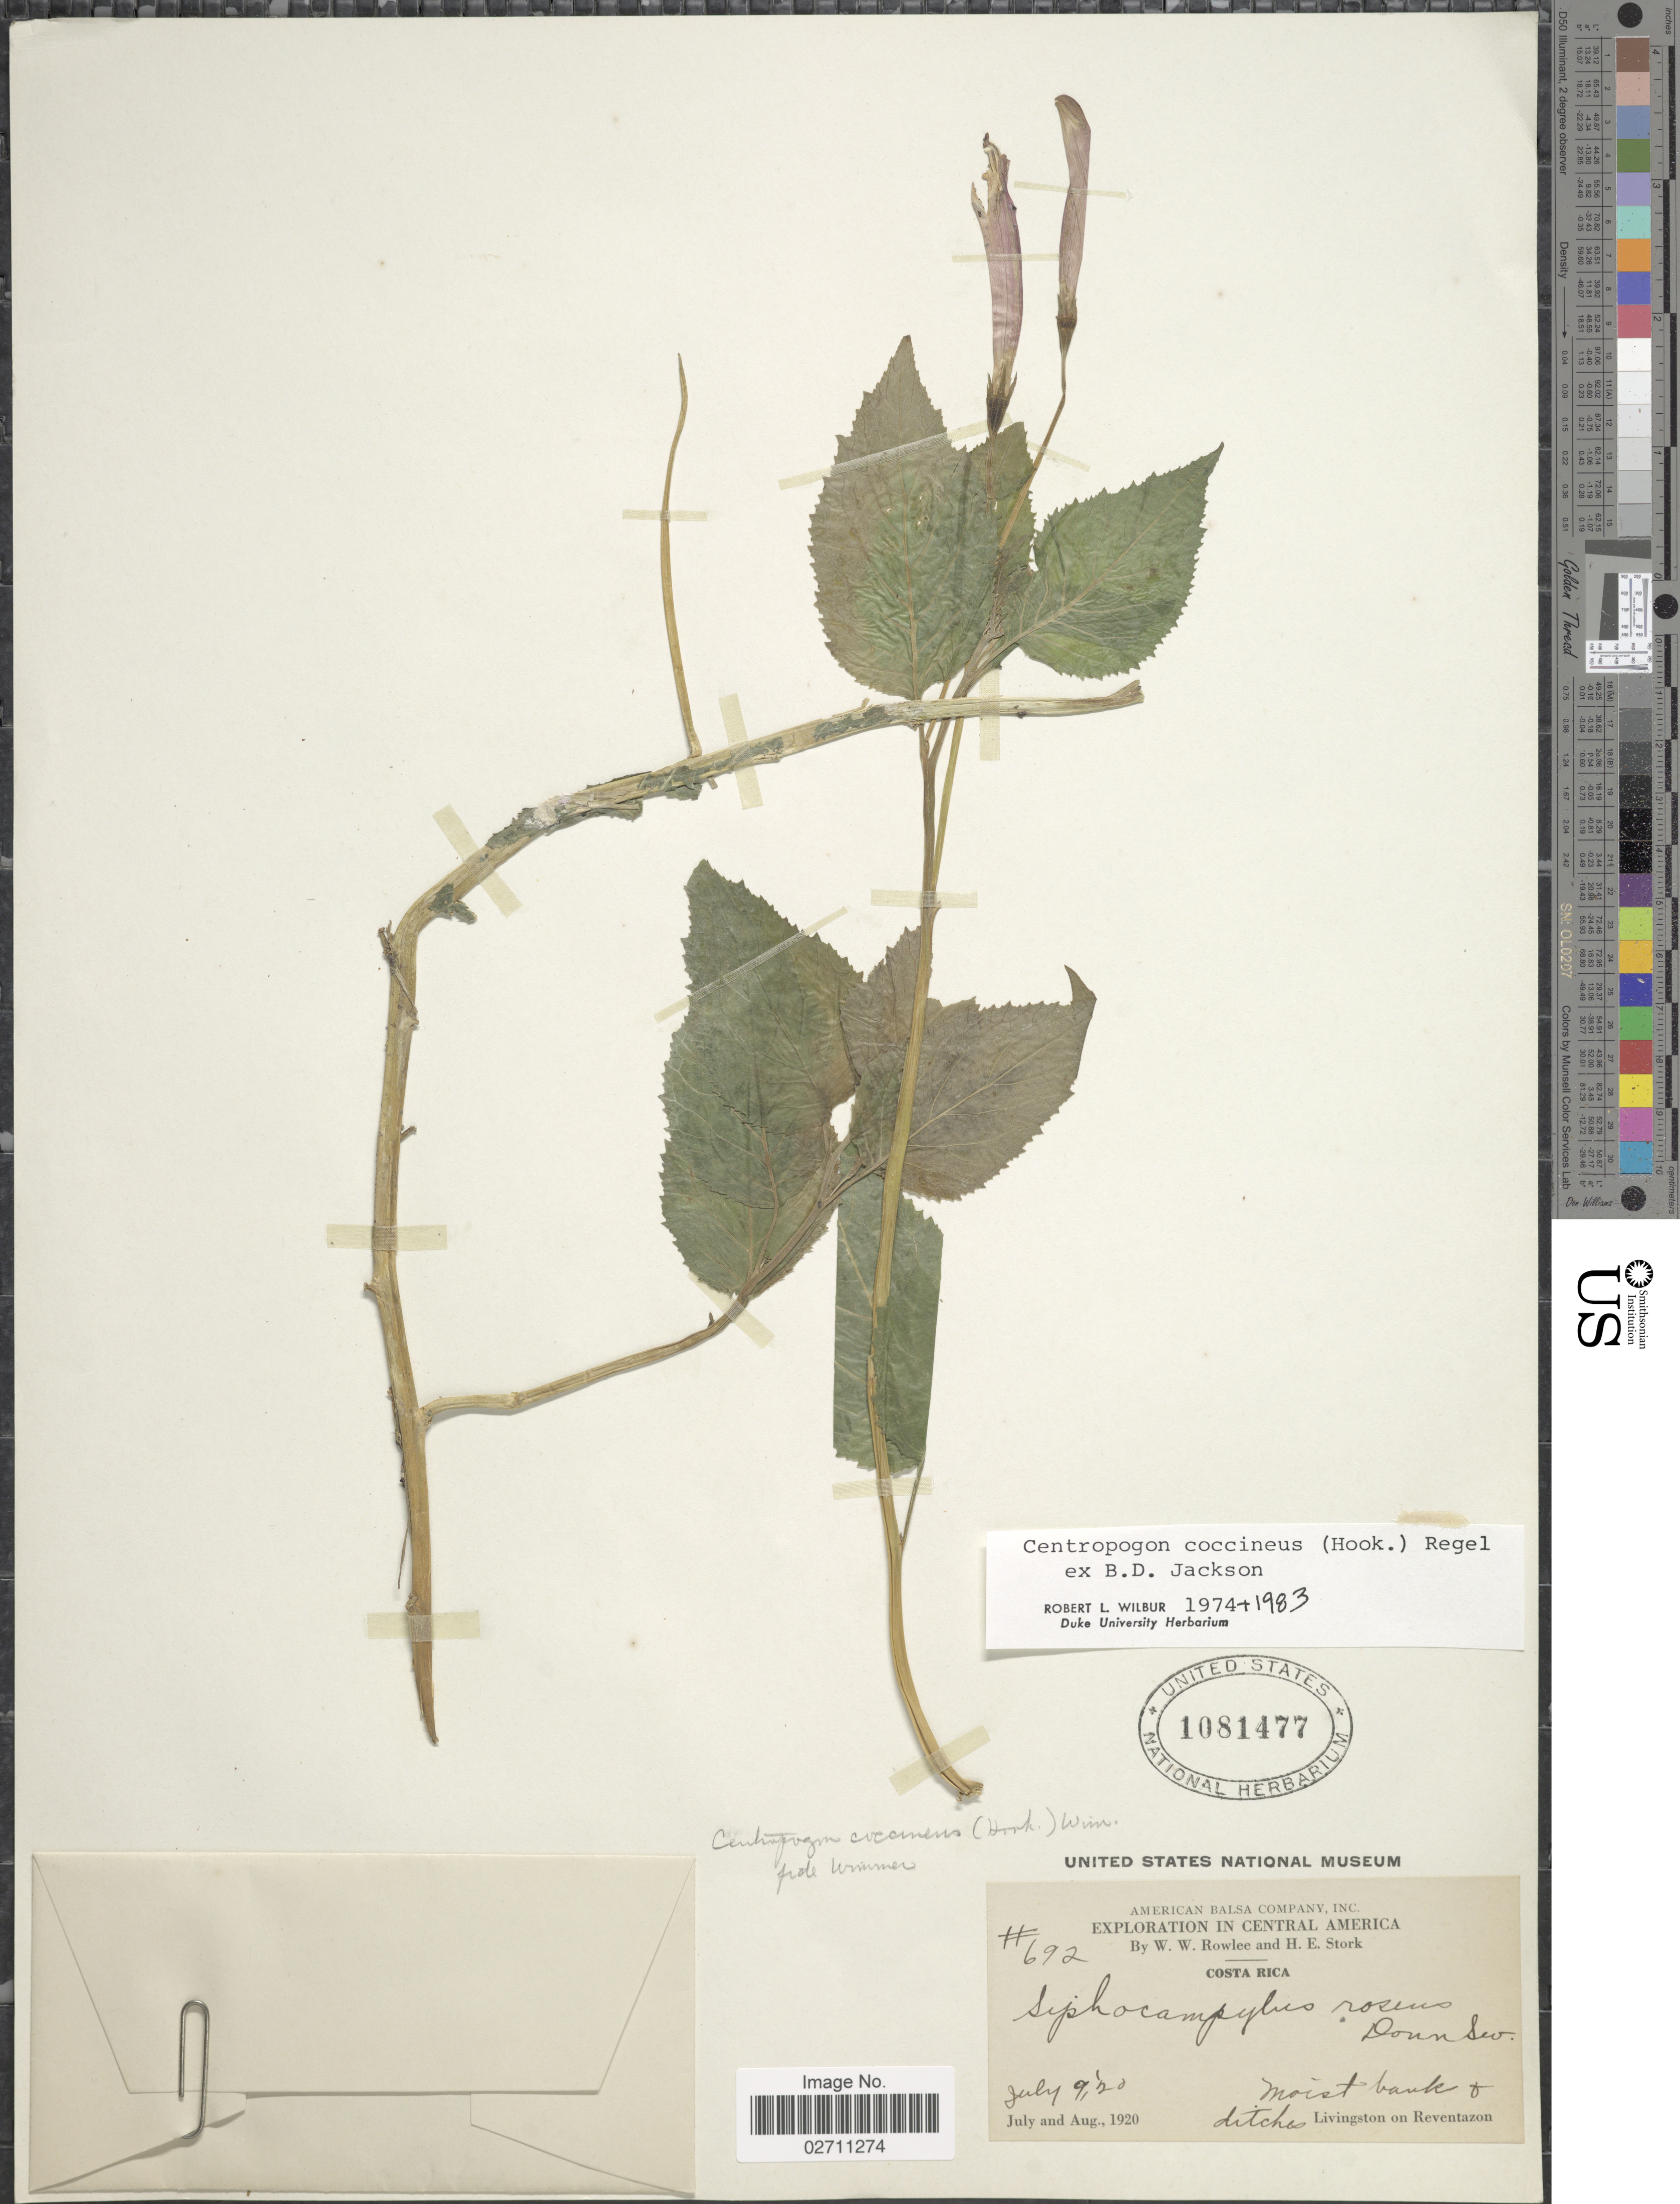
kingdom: Plantae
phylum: Tracheophyta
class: Magnoliopsida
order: Asterales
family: Campanulaceae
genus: Centropogon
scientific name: Centropogon coccineus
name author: (Hook.) Regel ex B.D. Jacks.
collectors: W. W. Rowlee & H. E. Stork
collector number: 692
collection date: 1920-07-09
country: Costa Rica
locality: Livingston on Reventazon.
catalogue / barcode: US 1081477